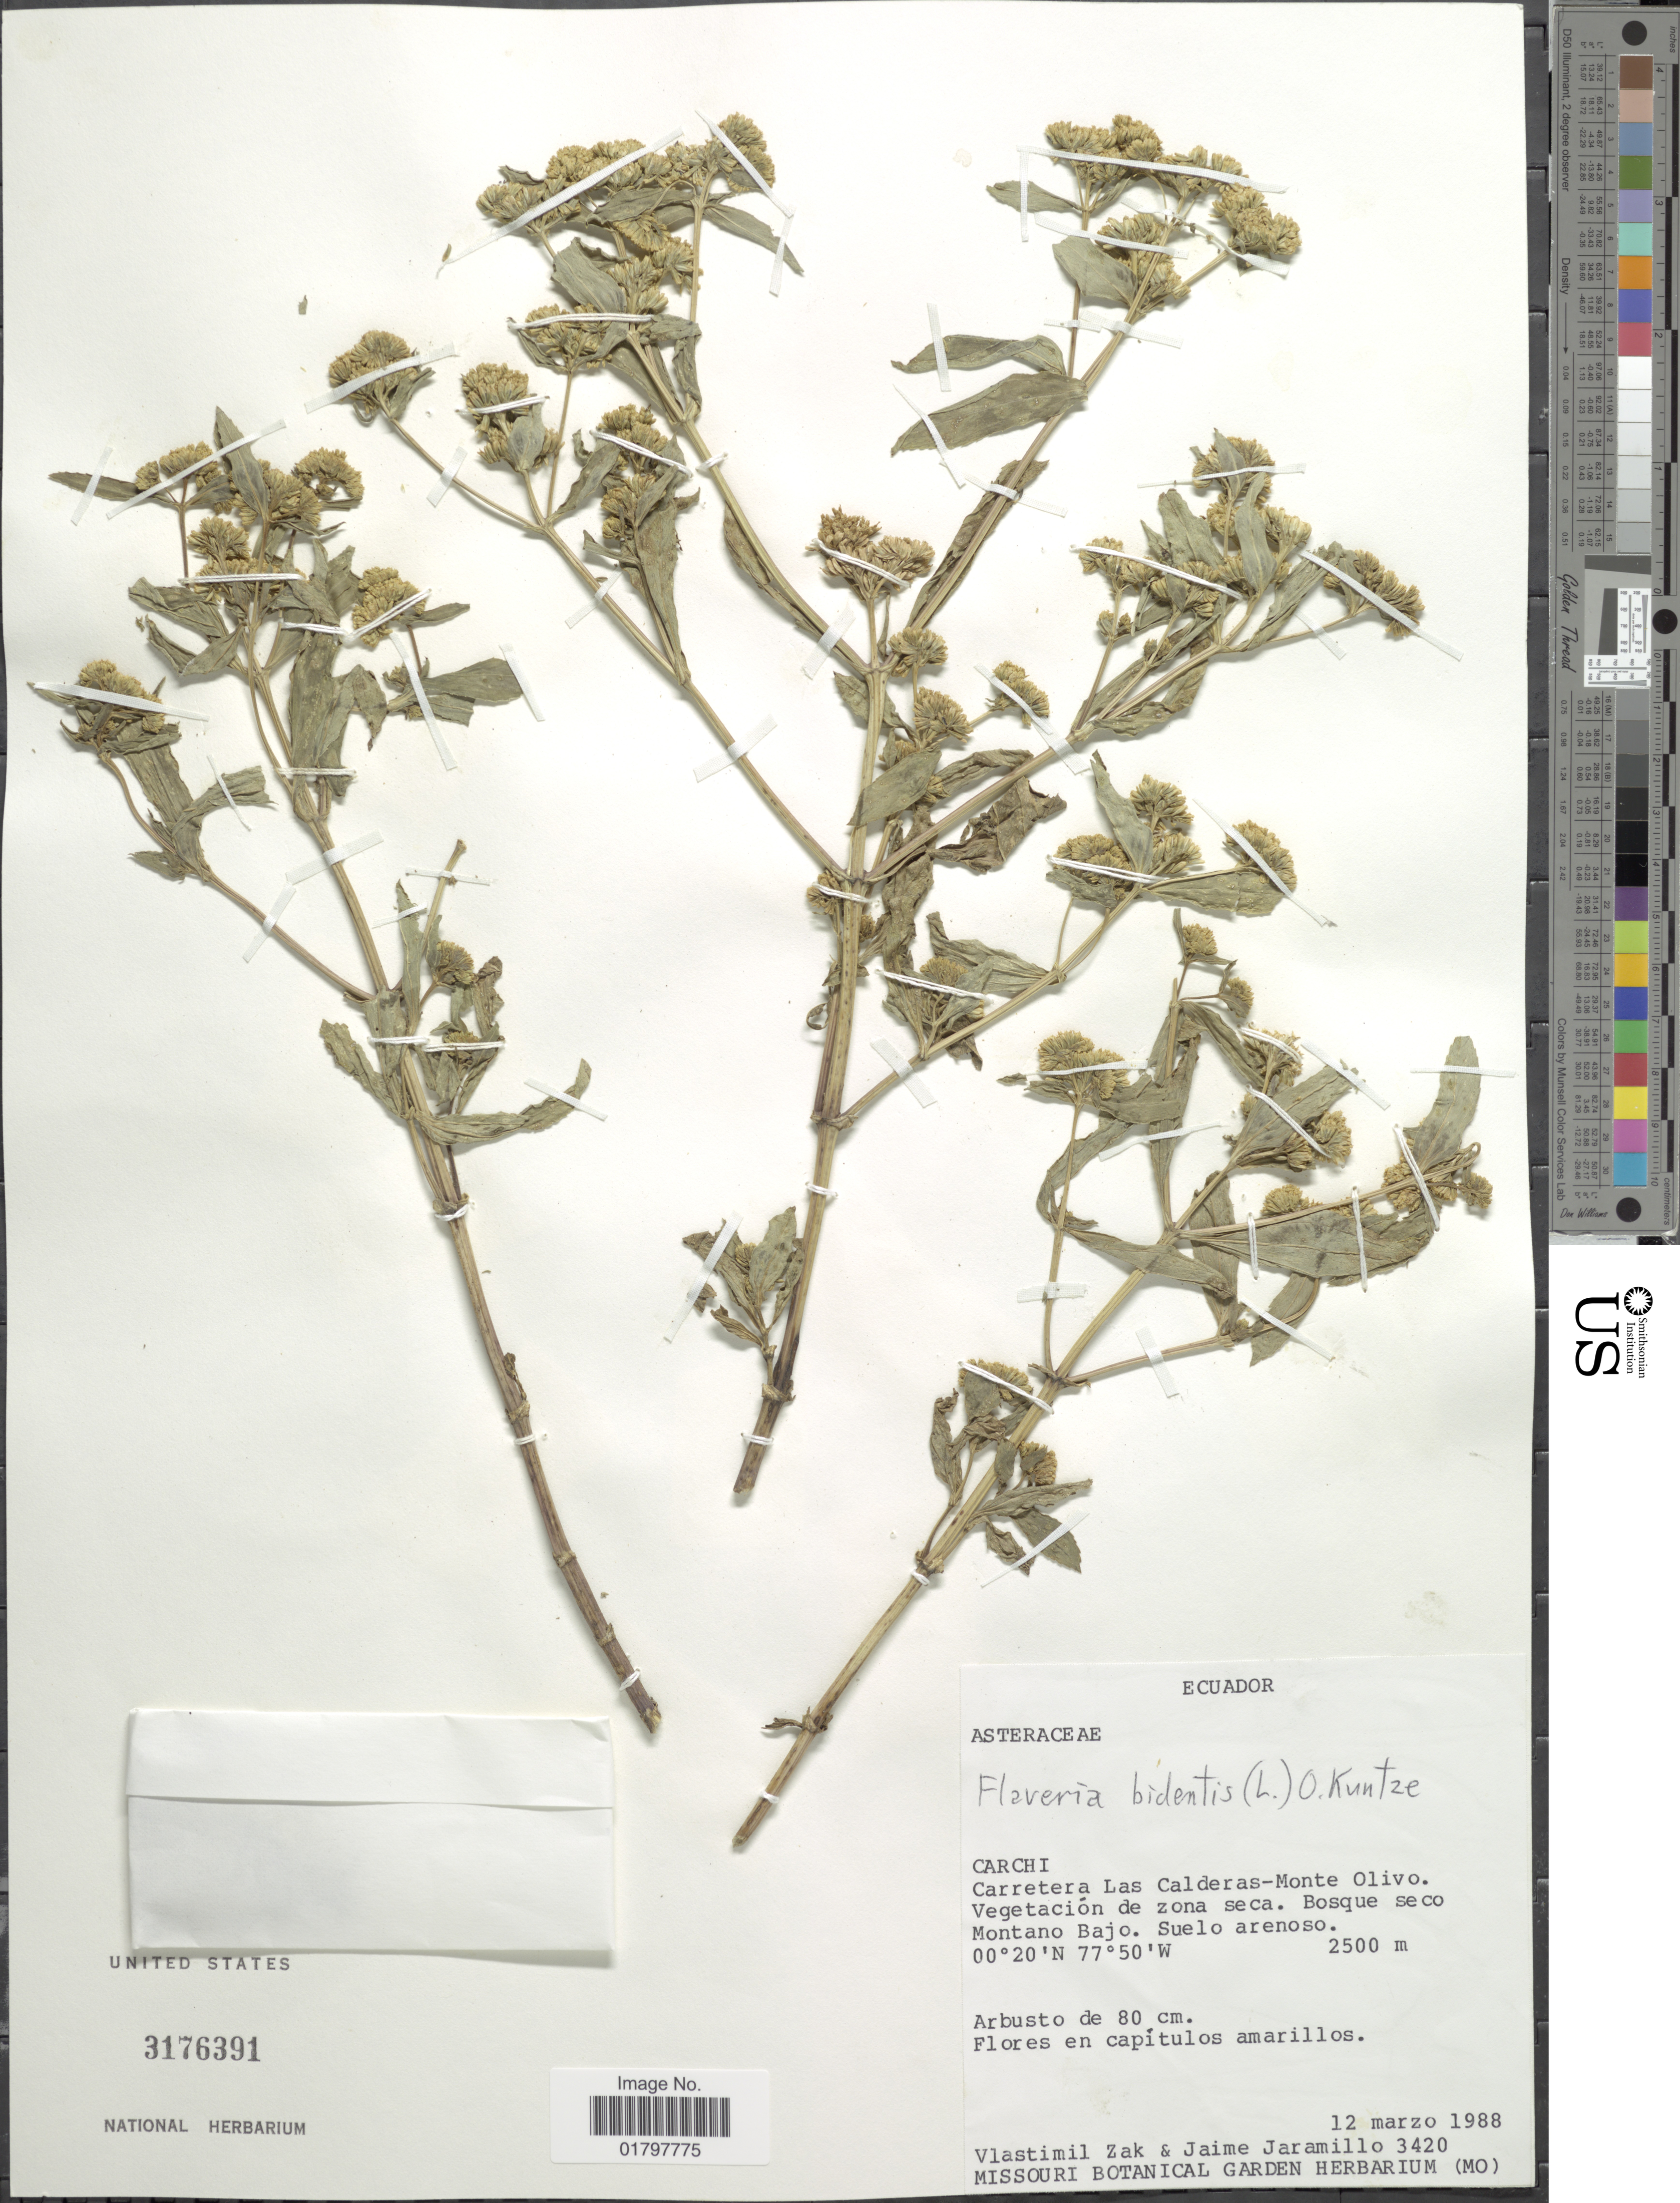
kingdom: Plantae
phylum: Tracheophyta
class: Magnoliopsida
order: Asterales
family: Asteraceae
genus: Flaveria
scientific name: Flaveria bidentis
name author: (L.) Kuntze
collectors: V. Zak & J. Jaramillo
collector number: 3420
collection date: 1988-03-12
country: Ecuador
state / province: Carchi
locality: Carchi. Carretera Las Calderas-Monte Olivo. Vegetación de zona seca. Bosque seco Montano Bajo. Suelo arenoso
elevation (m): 2500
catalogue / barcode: US 3176391